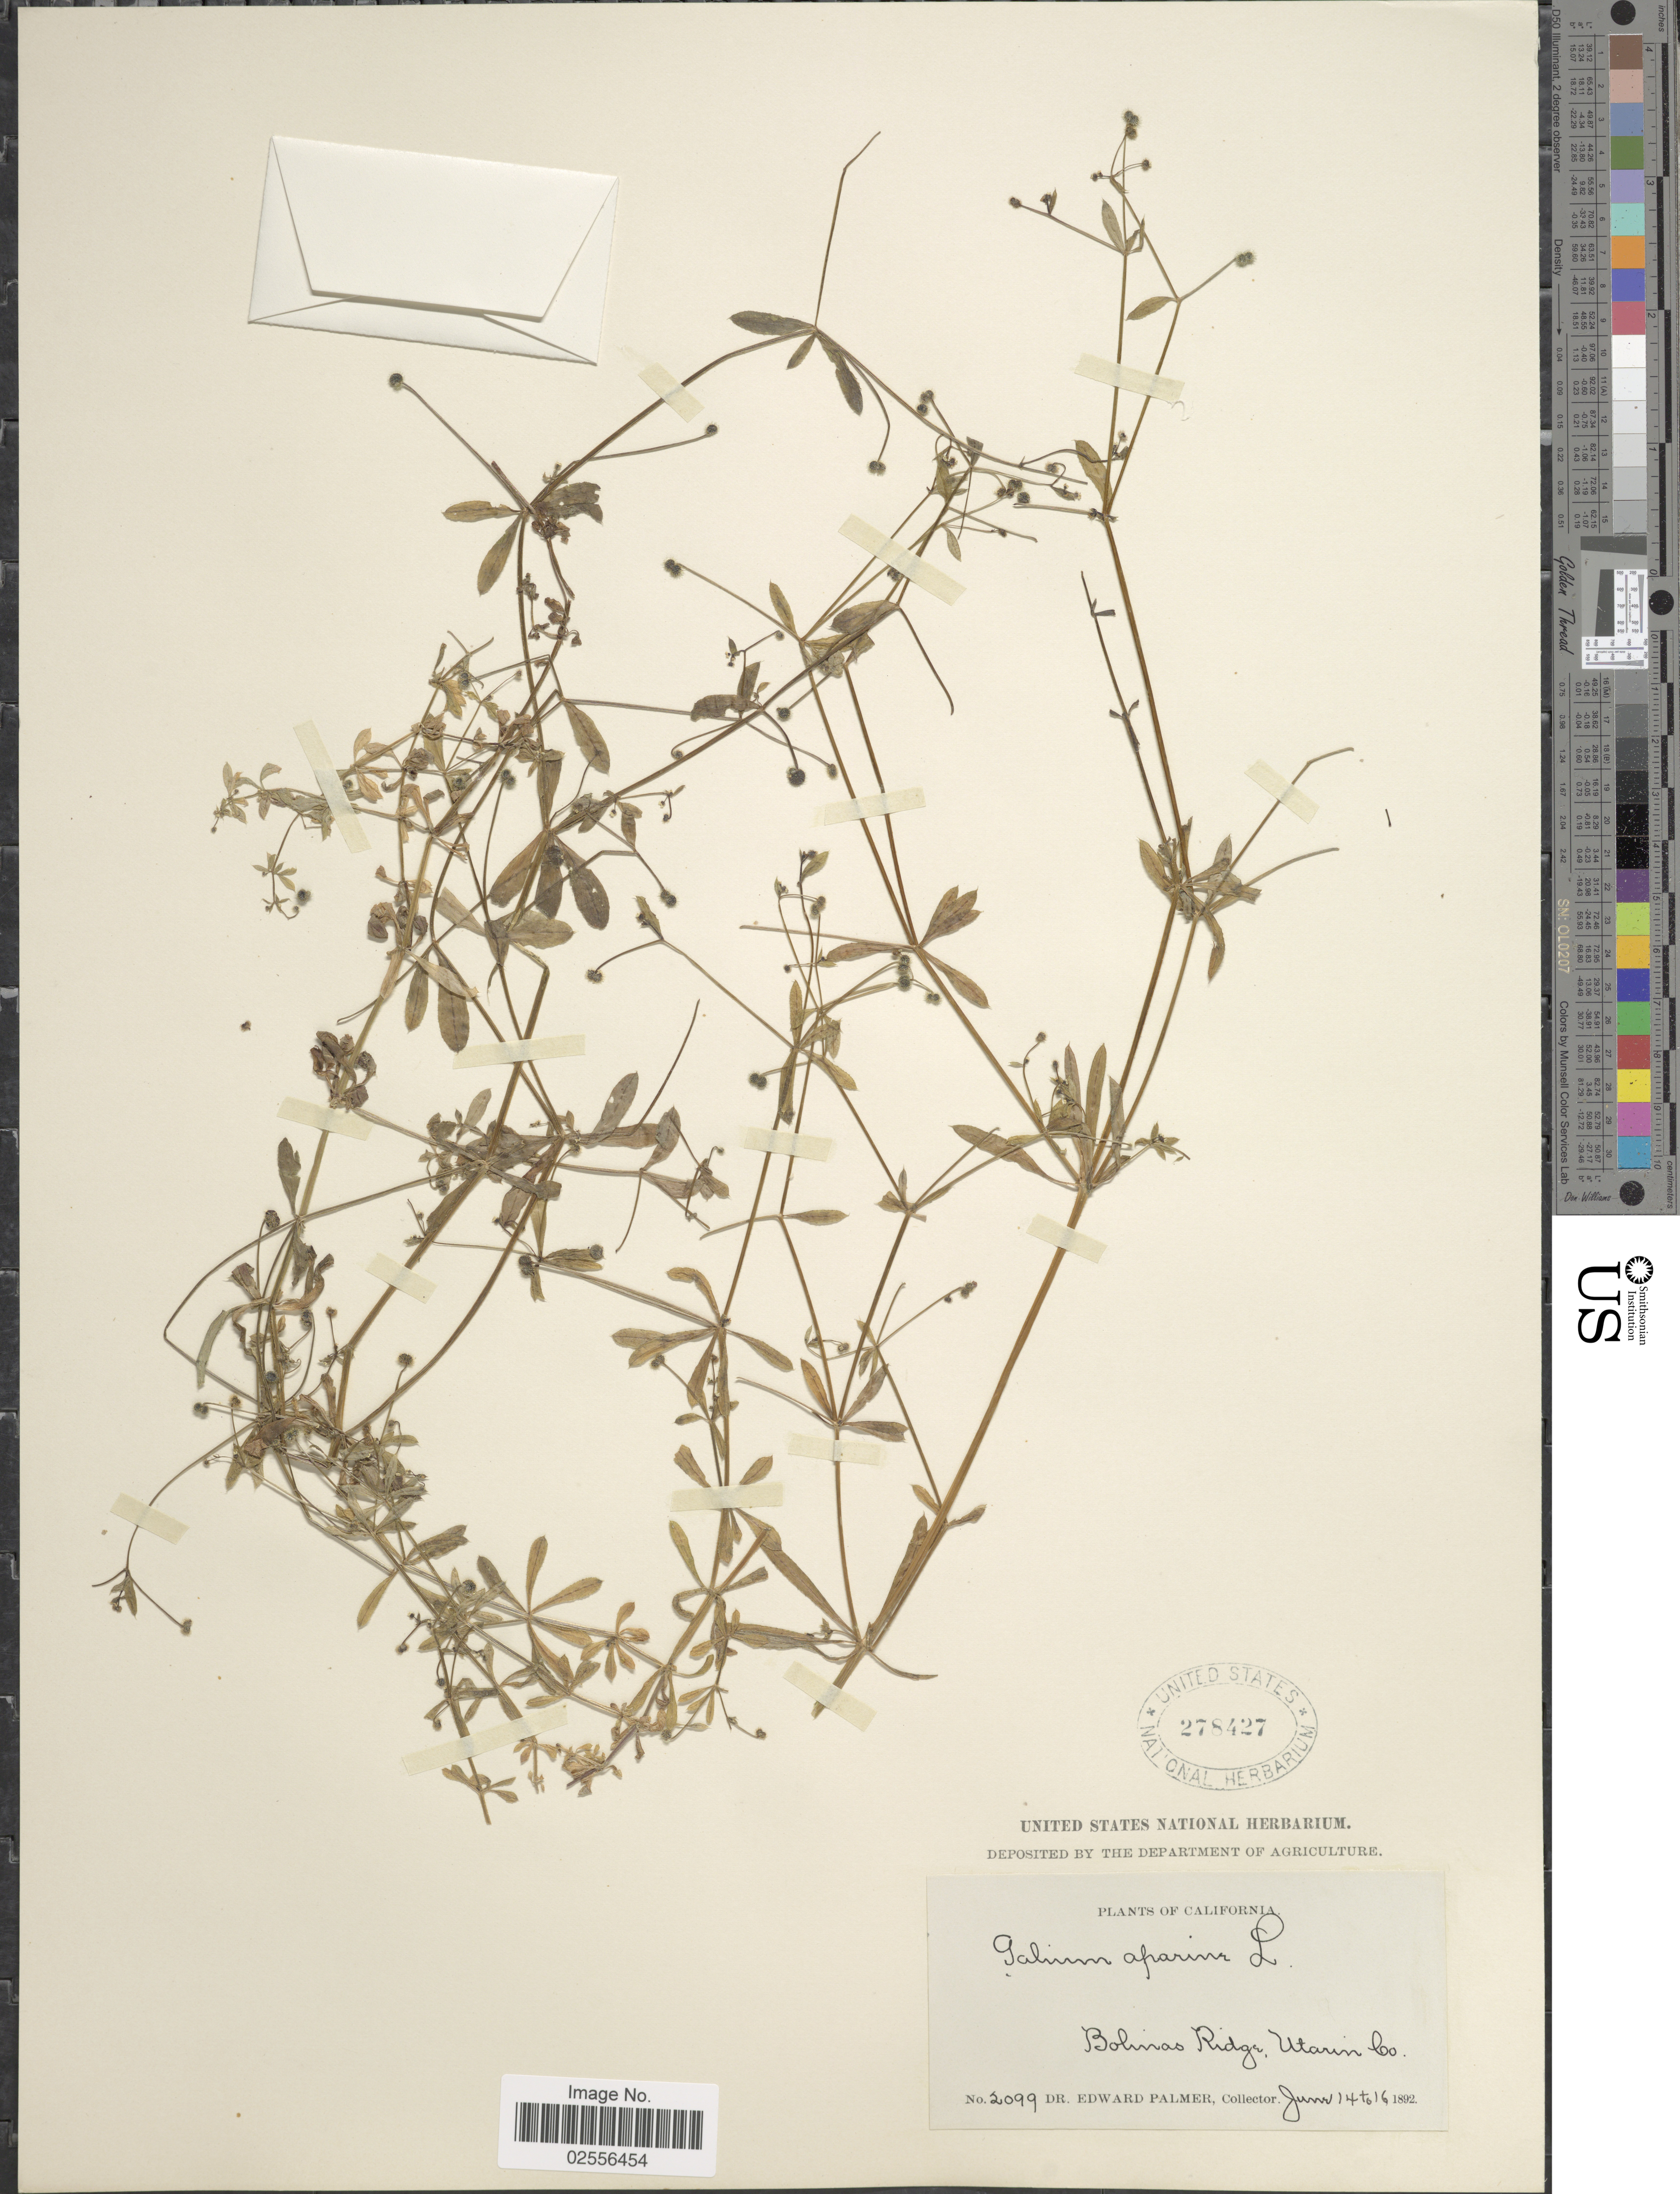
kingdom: Plantae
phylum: Tracheophyta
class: Magnoliopsida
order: Gentianales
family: Rubiaceae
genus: Galium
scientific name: Galium aparine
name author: L.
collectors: E. Palmer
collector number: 2099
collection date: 1892-06-14/1892-06-16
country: United States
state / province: California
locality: Balinas Ridge, Utarin Co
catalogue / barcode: US 278427